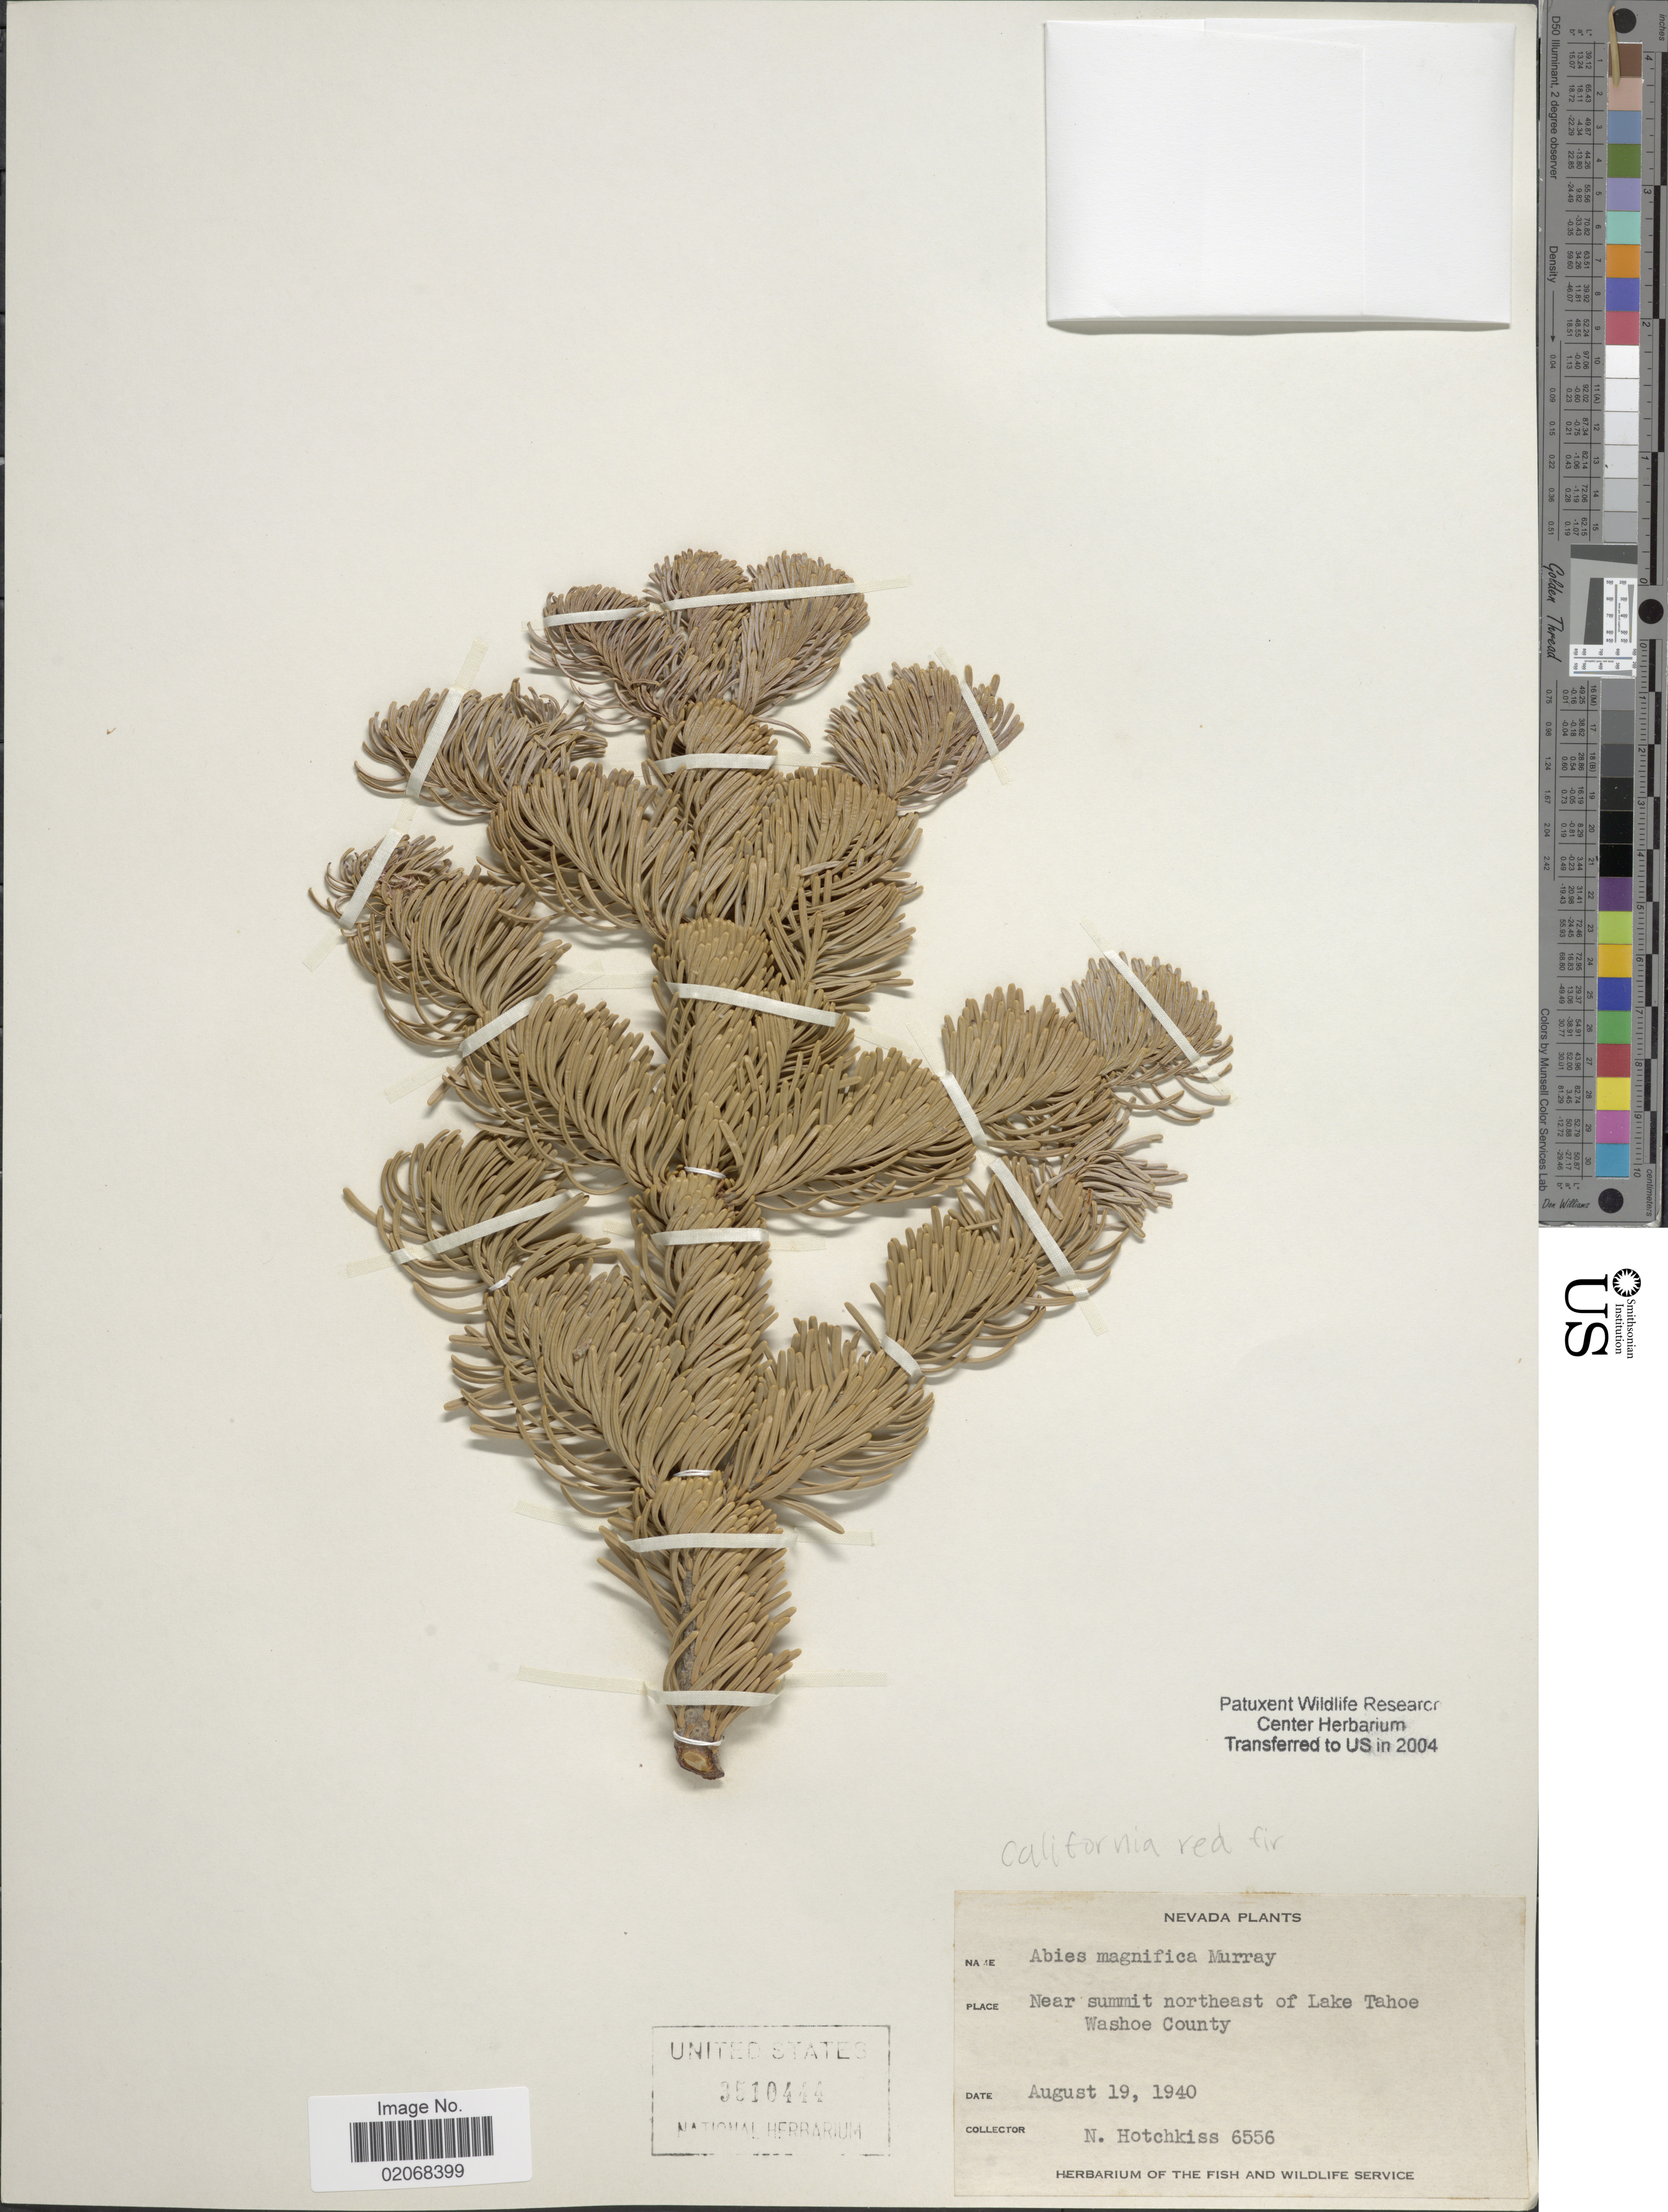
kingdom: Plantae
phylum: Tracheophyta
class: Pinopsida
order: Pinales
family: Pinaceae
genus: Abies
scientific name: Abies magnifica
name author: A. Murray bis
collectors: N. Hotchkiss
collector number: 6556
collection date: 1940-08-19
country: United States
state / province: Nevada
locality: Near summit northeast of Lake Tahoe, Washoe County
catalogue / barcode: US 3510444